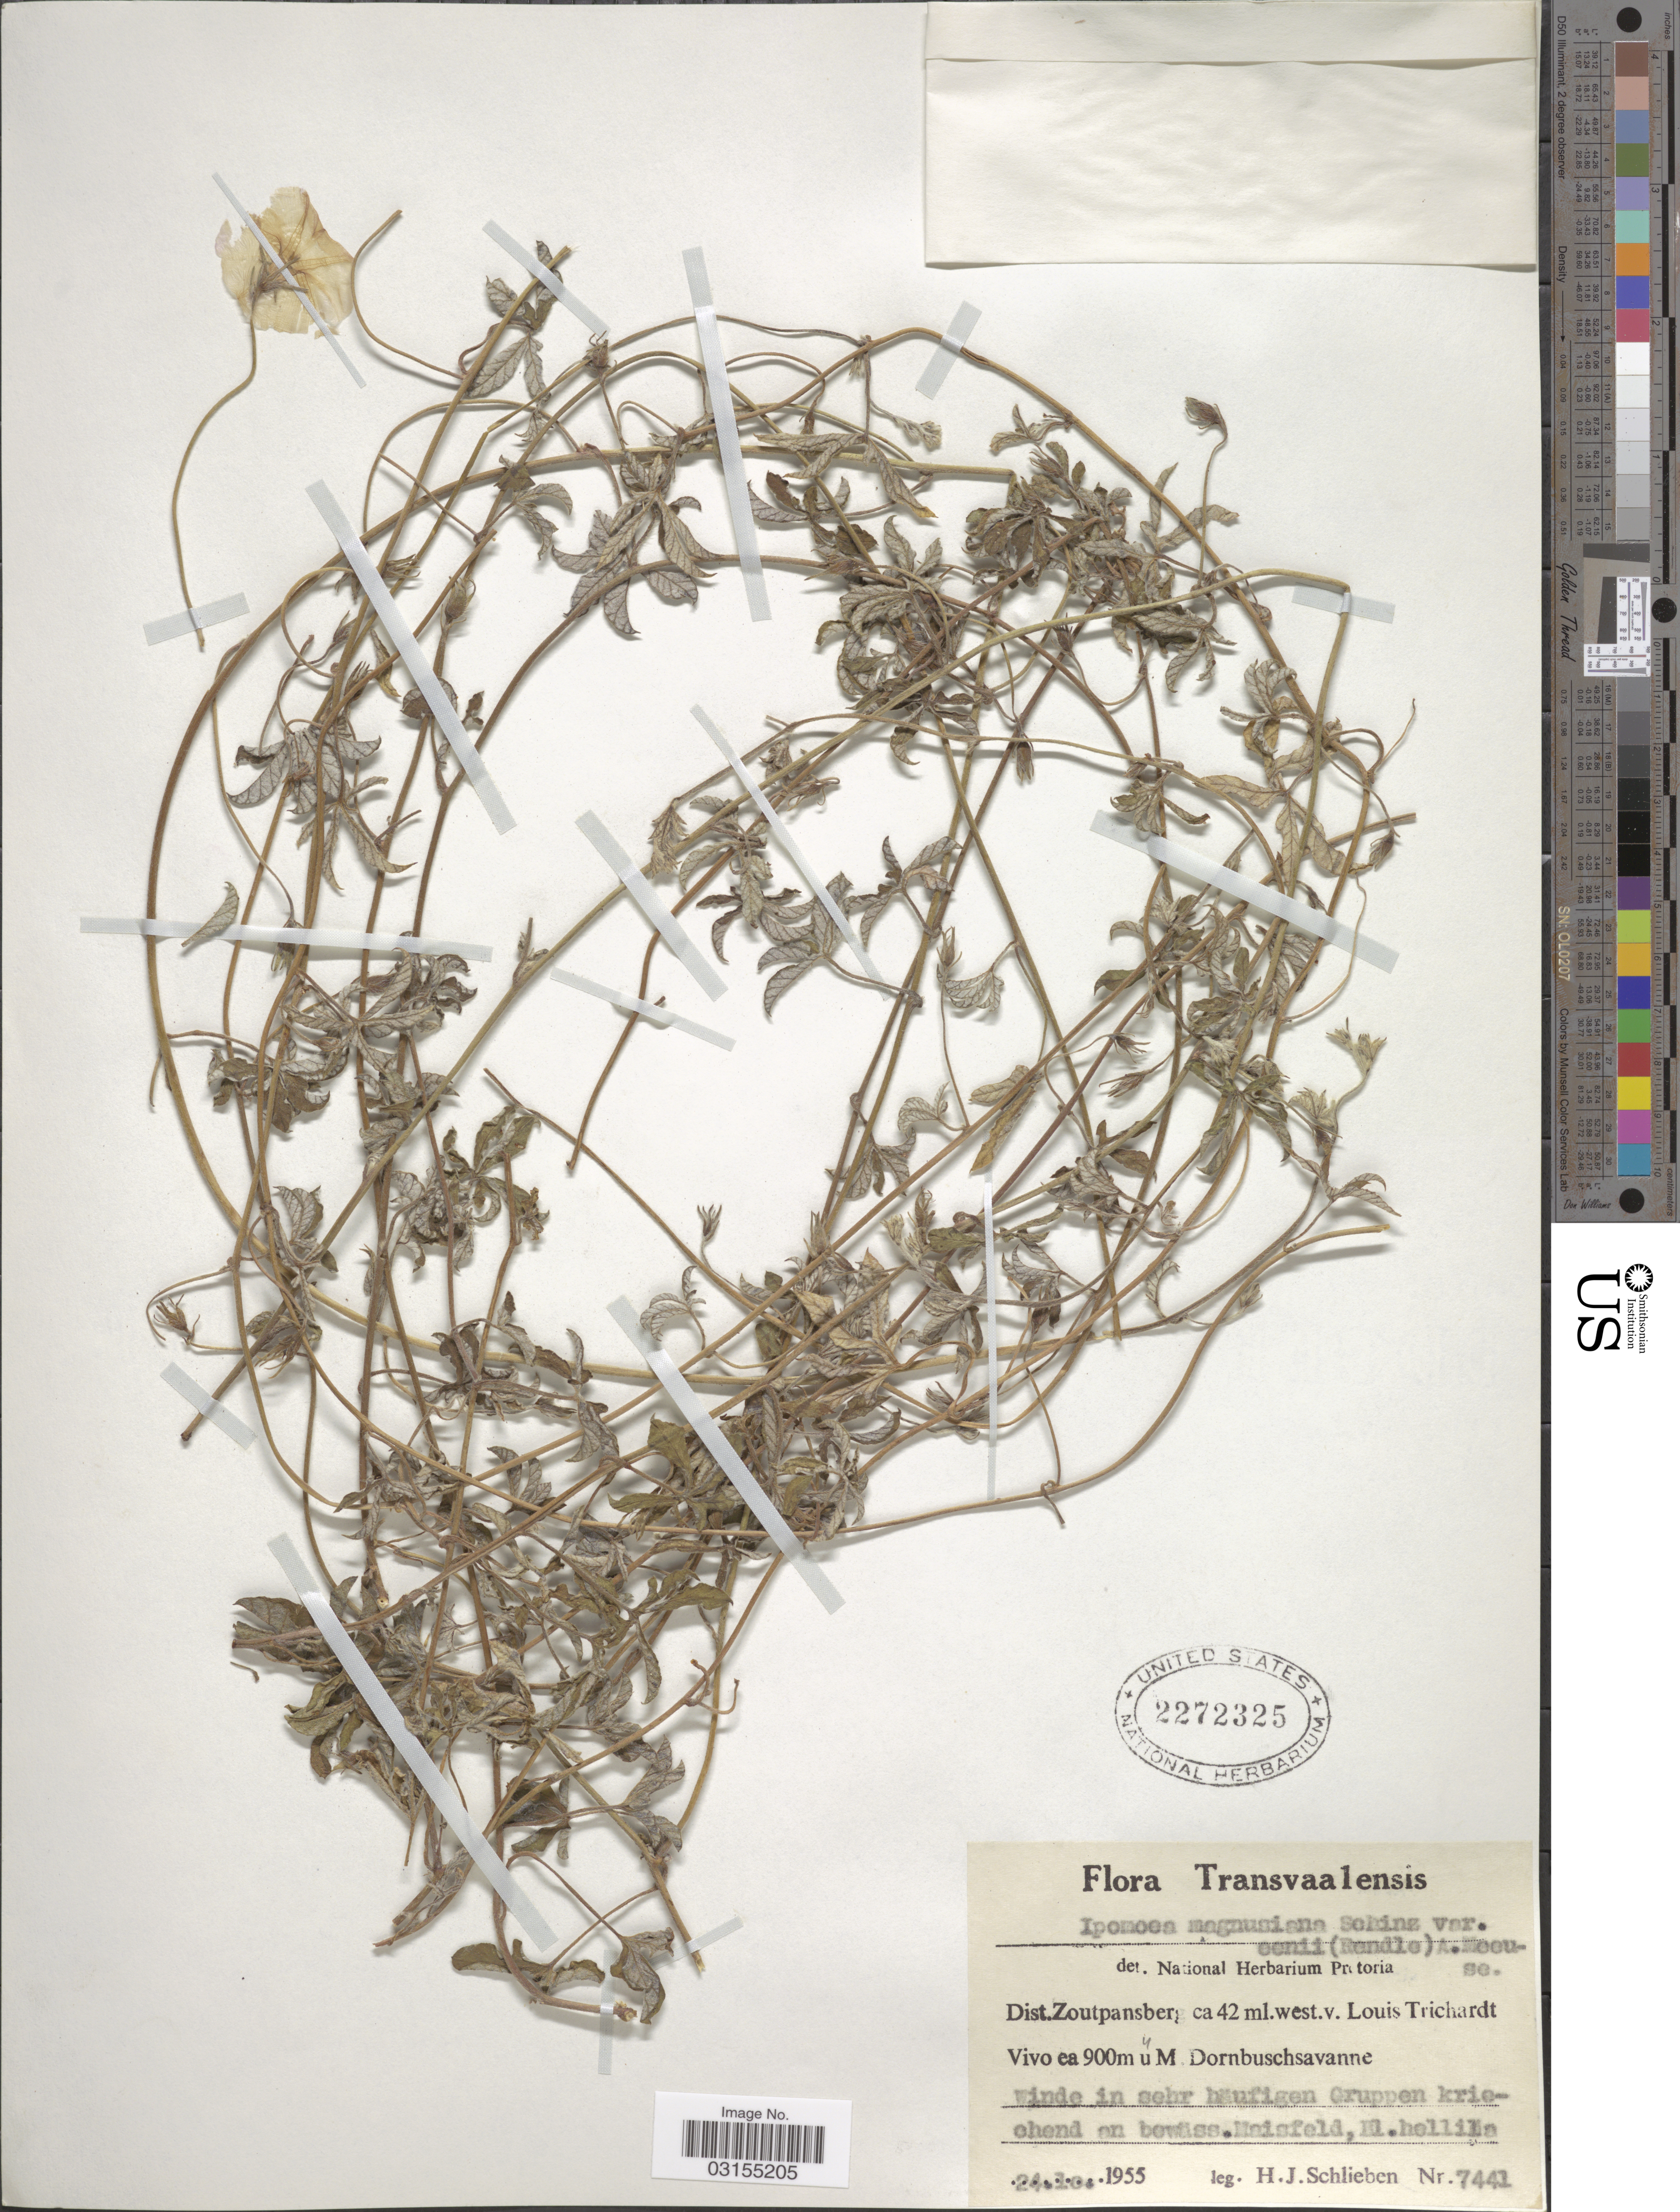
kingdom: Plantae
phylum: Tracheophyta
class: Magnoliopsida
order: Solanales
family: Convolvulaceae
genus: Ipomoea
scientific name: Ipomoea magnusiana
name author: Schinz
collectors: H. J. Schlieben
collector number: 7441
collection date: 1955-10-24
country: South Africa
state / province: Limpopo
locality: Transvaalensis. Dist. Zoutpansberg ca 42 ml. west. v. Louis Trichardt. Vivo, Dornbuschsavanne.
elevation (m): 900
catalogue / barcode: US 2272325